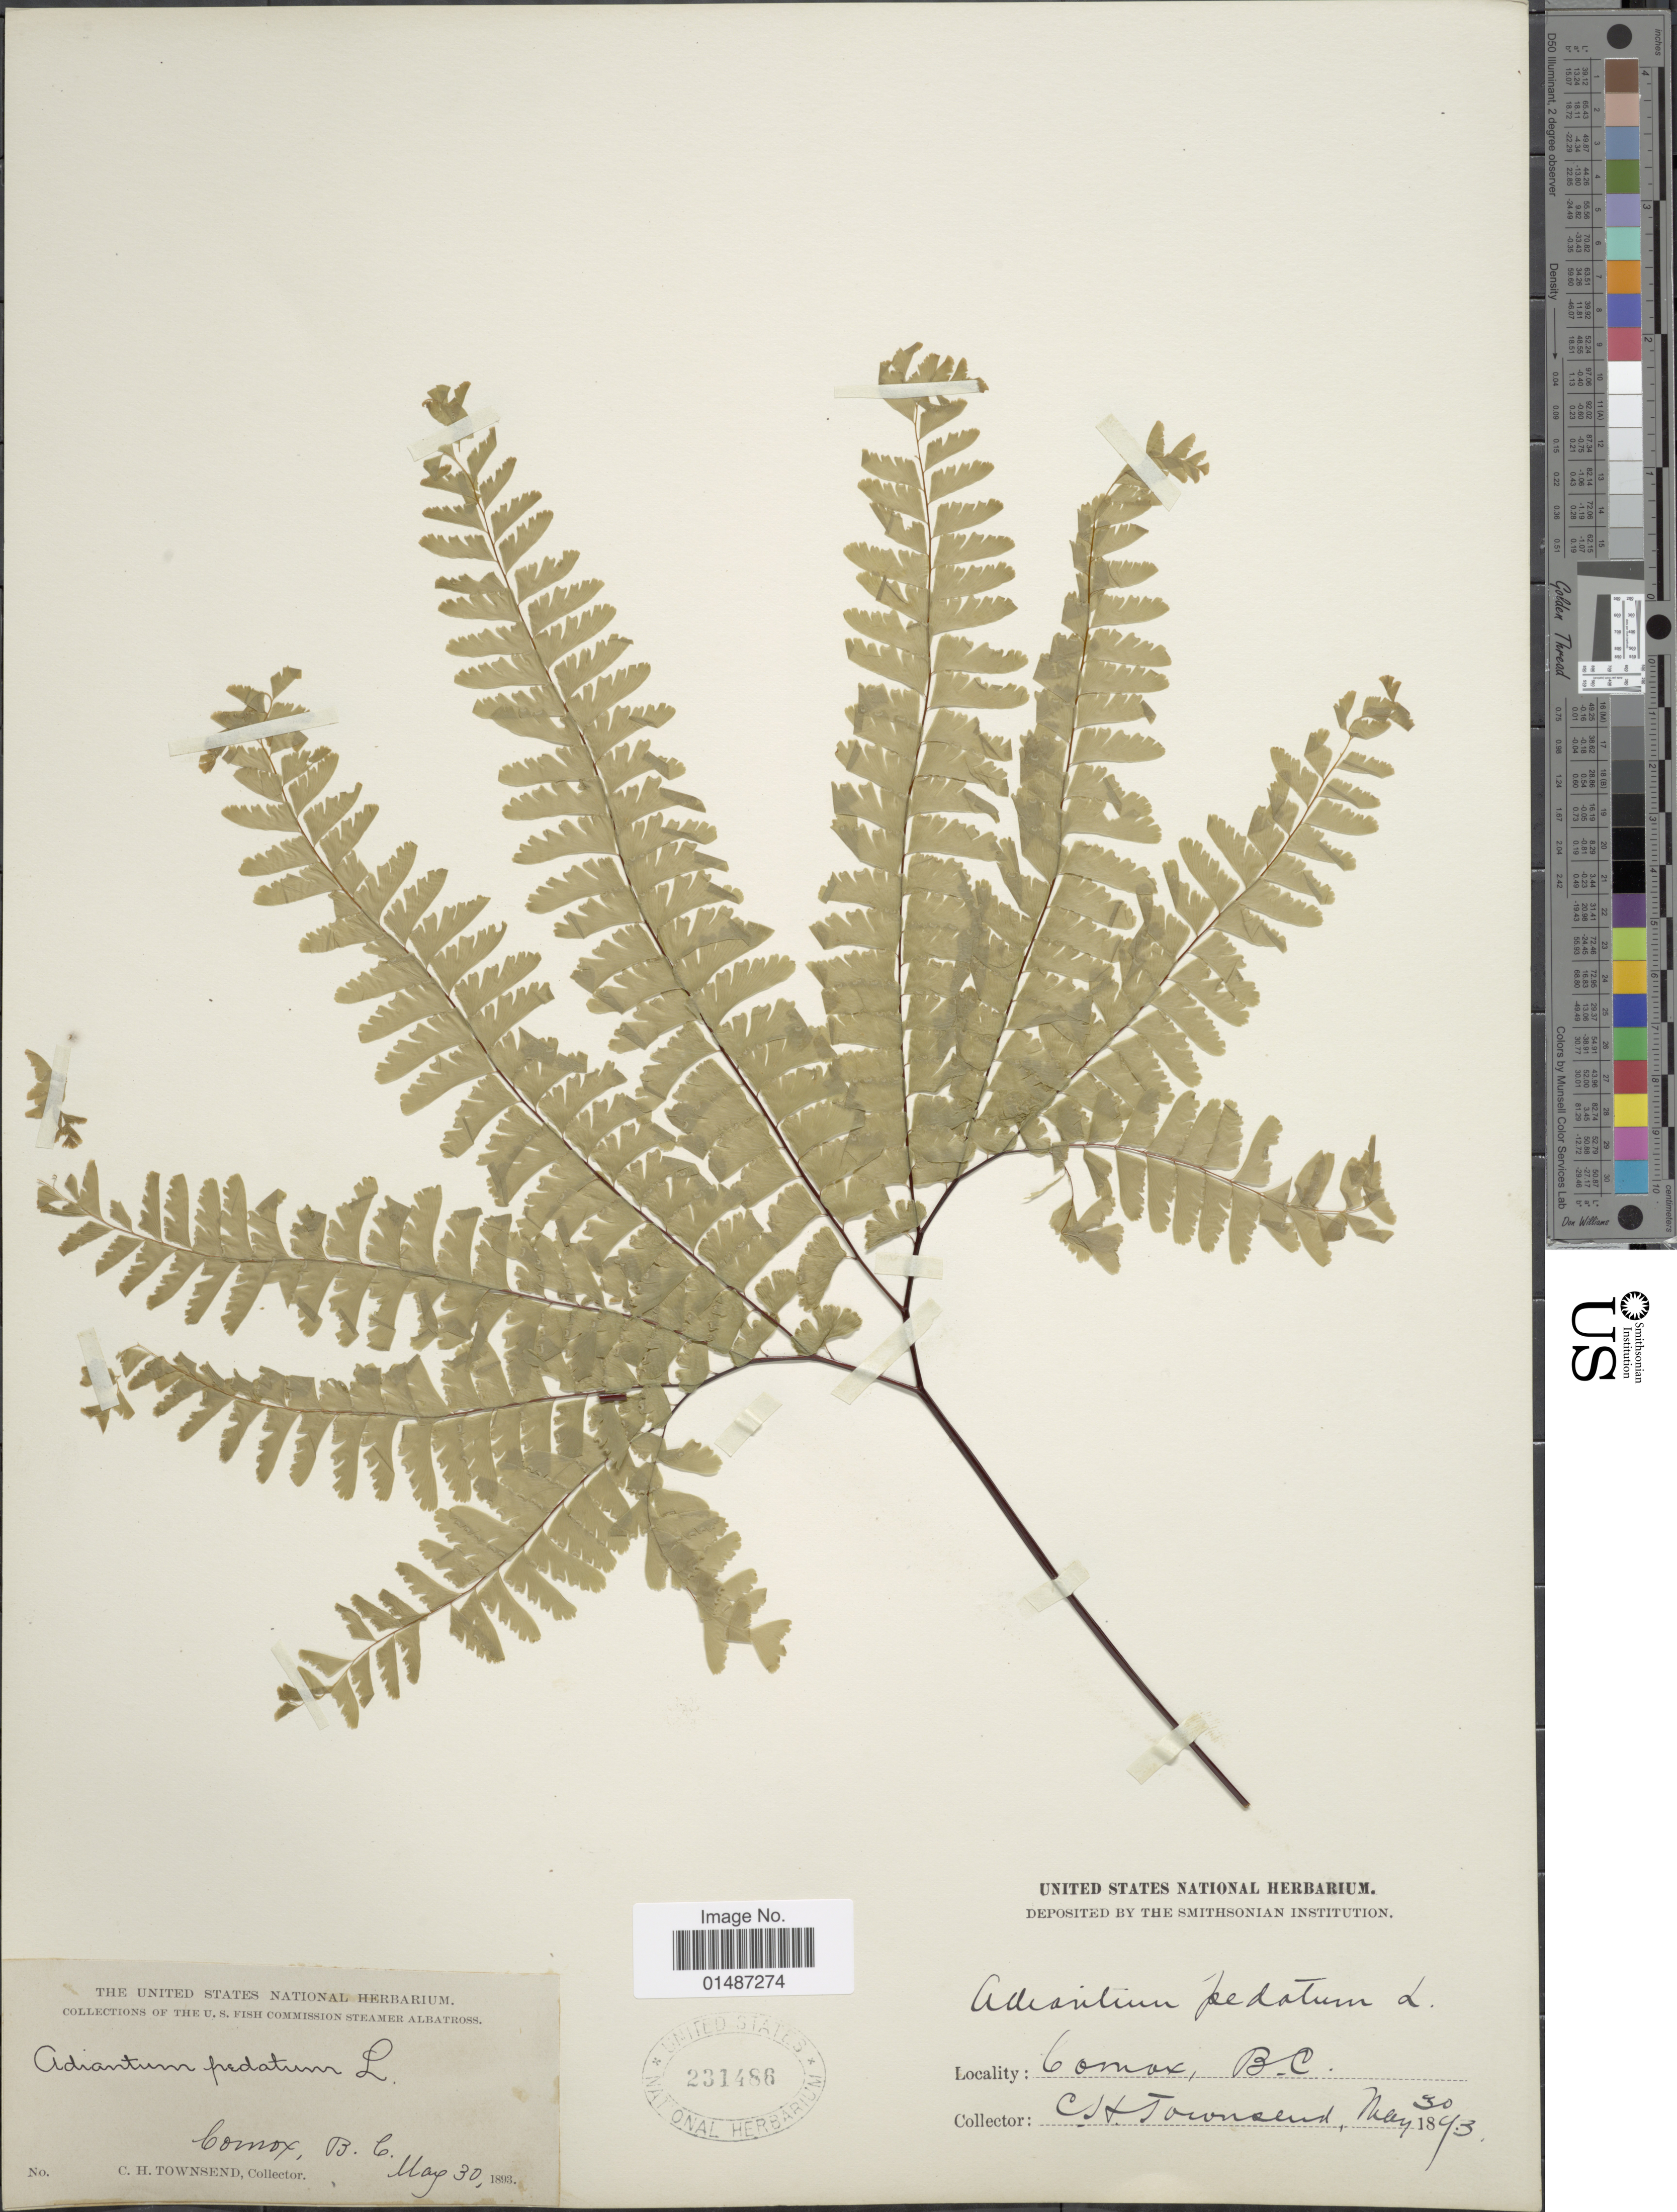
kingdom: Plantae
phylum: Tracheophyta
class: Polypodiopsida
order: Polypodiales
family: Pteridaceae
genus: Adiantum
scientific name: Adiantum pedatum subsp. aleuticum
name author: (Rupr.) Calder & Roy L. Taylor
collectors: C. H. Townsend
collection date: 1893-05-30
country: Canada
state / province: British Columbia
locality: Comox.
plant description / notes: No precise locality correction needed.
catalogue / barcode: US 231486